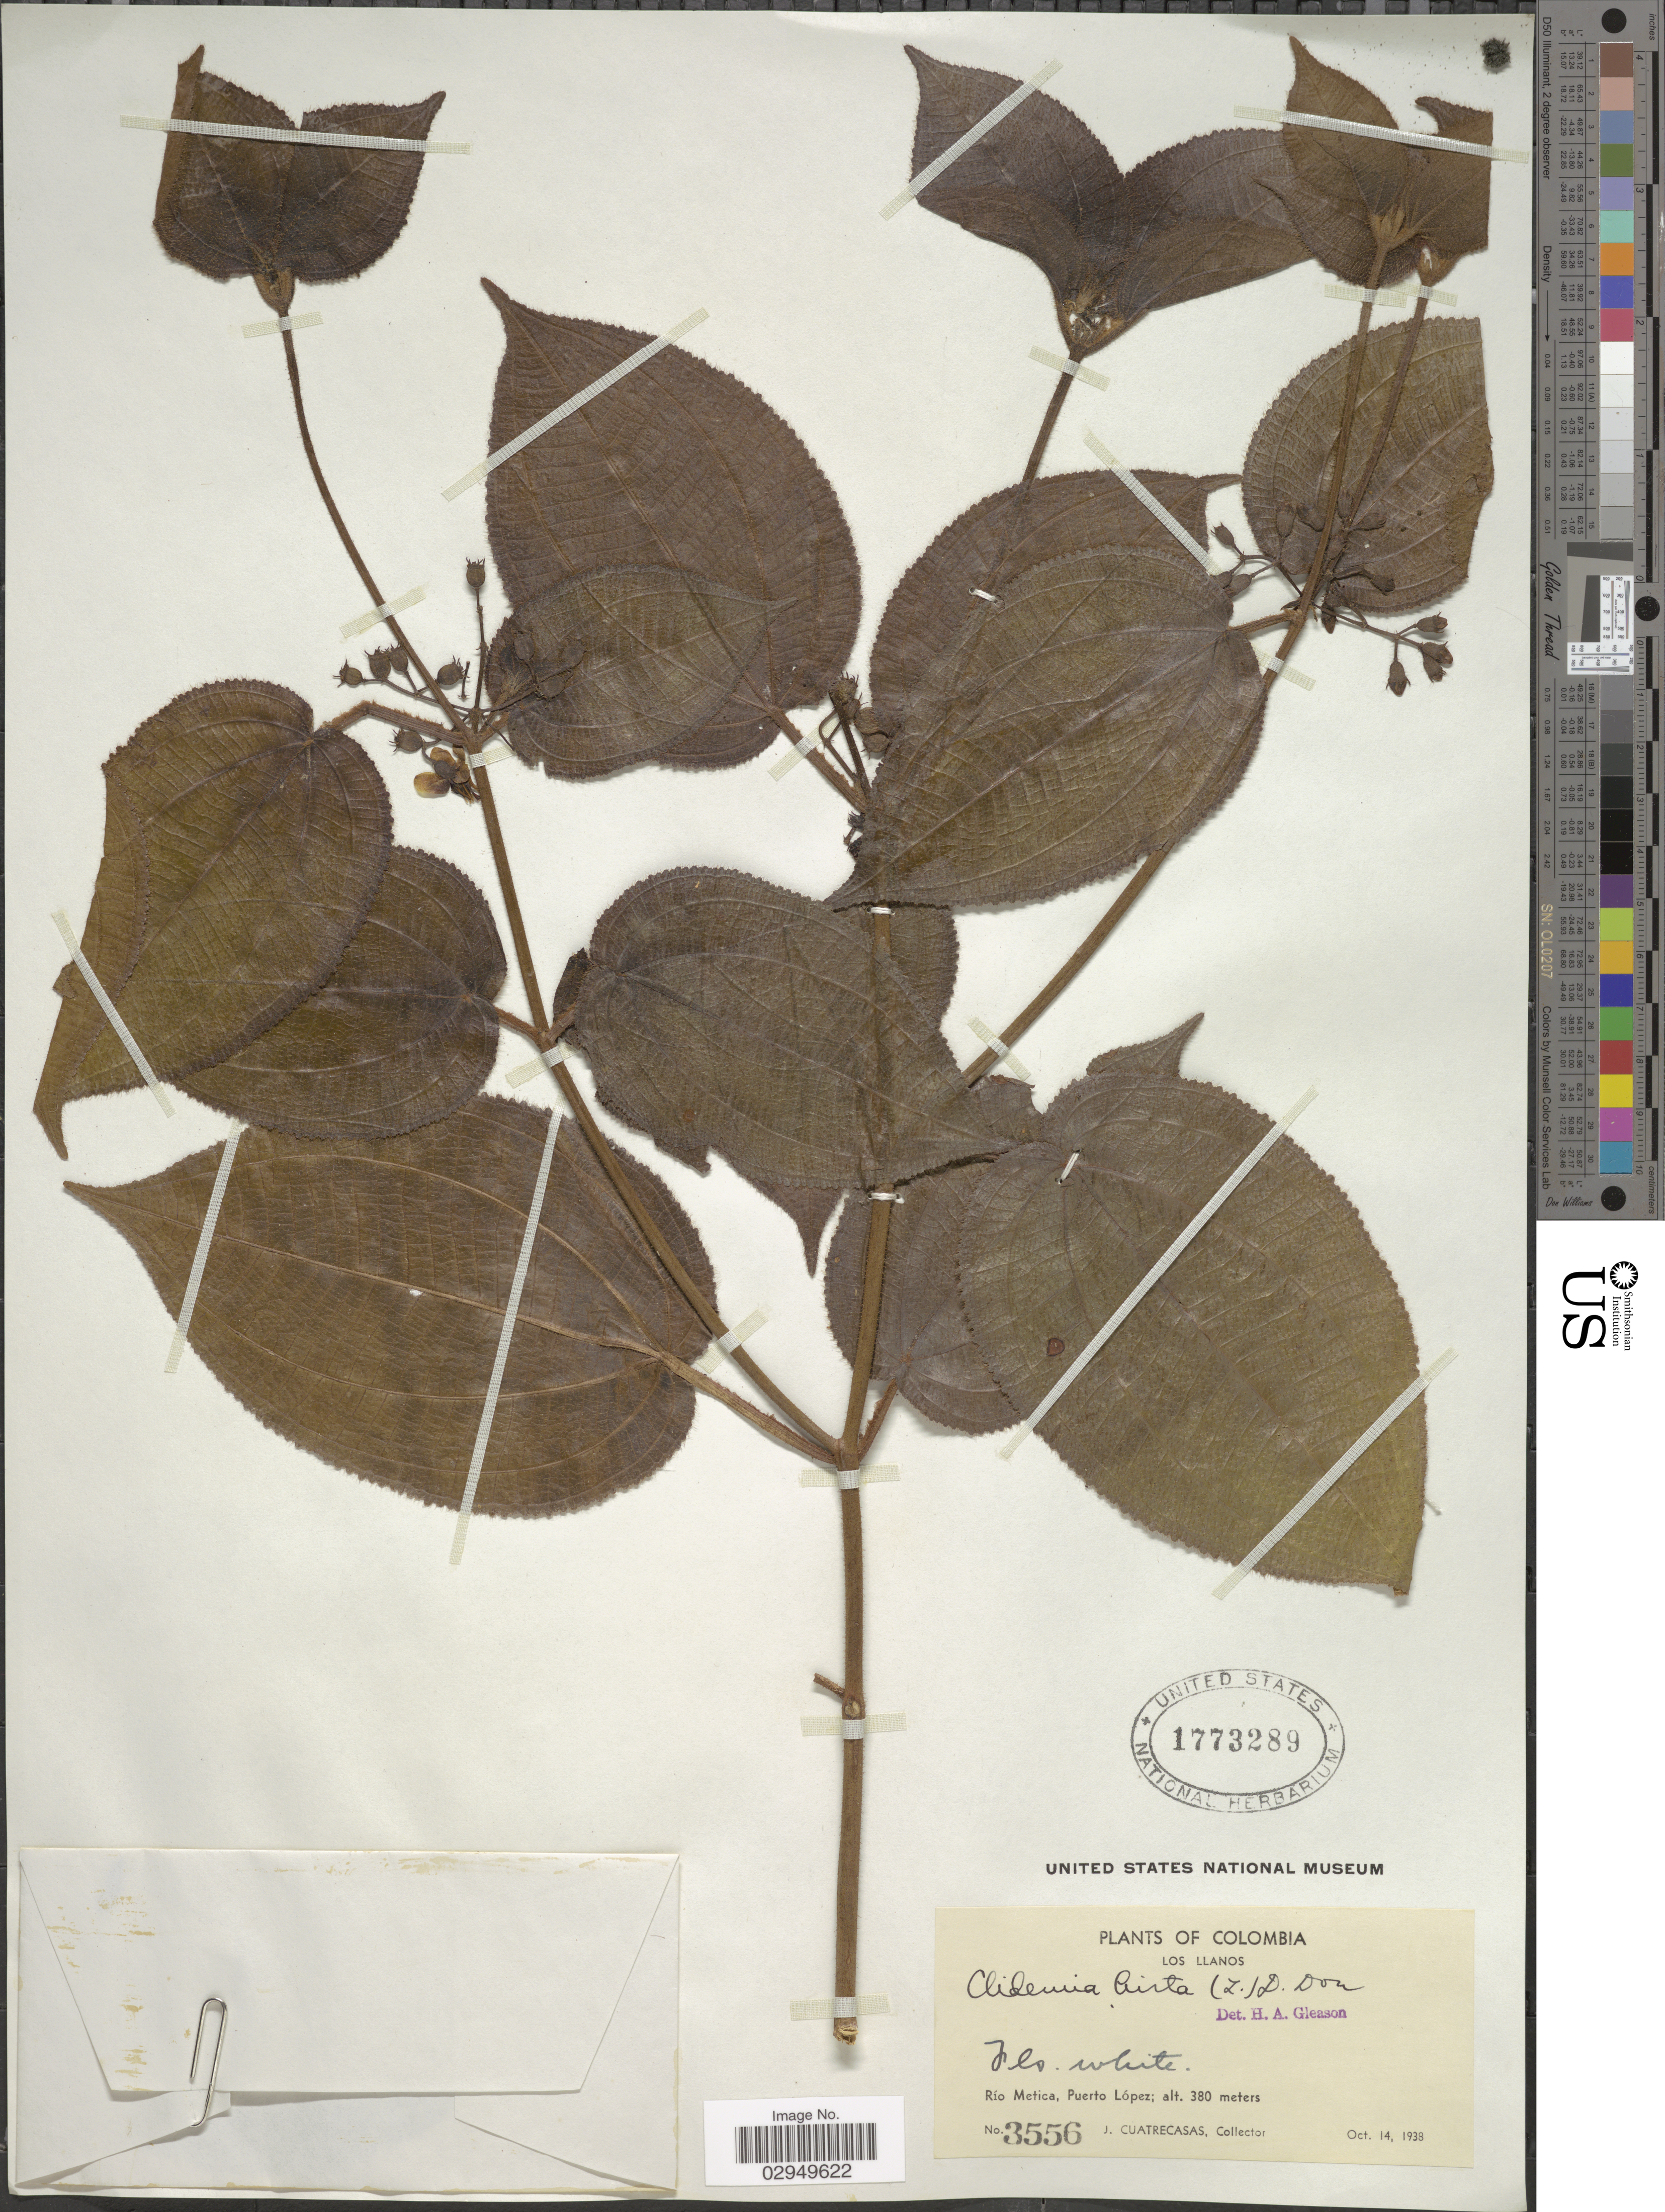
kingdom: Plantae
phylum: Tracheophyta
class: Magnoliopsida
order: Myrtales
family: Melastomataceae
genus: Clidemia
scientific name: Clidemia hirta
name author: (L.) D. Don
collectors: J. Cuatrecasas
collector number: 3556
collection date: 1938-10-14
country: Colombia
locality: Los Llanos. Río Metica, Puerto López.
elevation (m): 380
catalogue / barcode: US 1773289